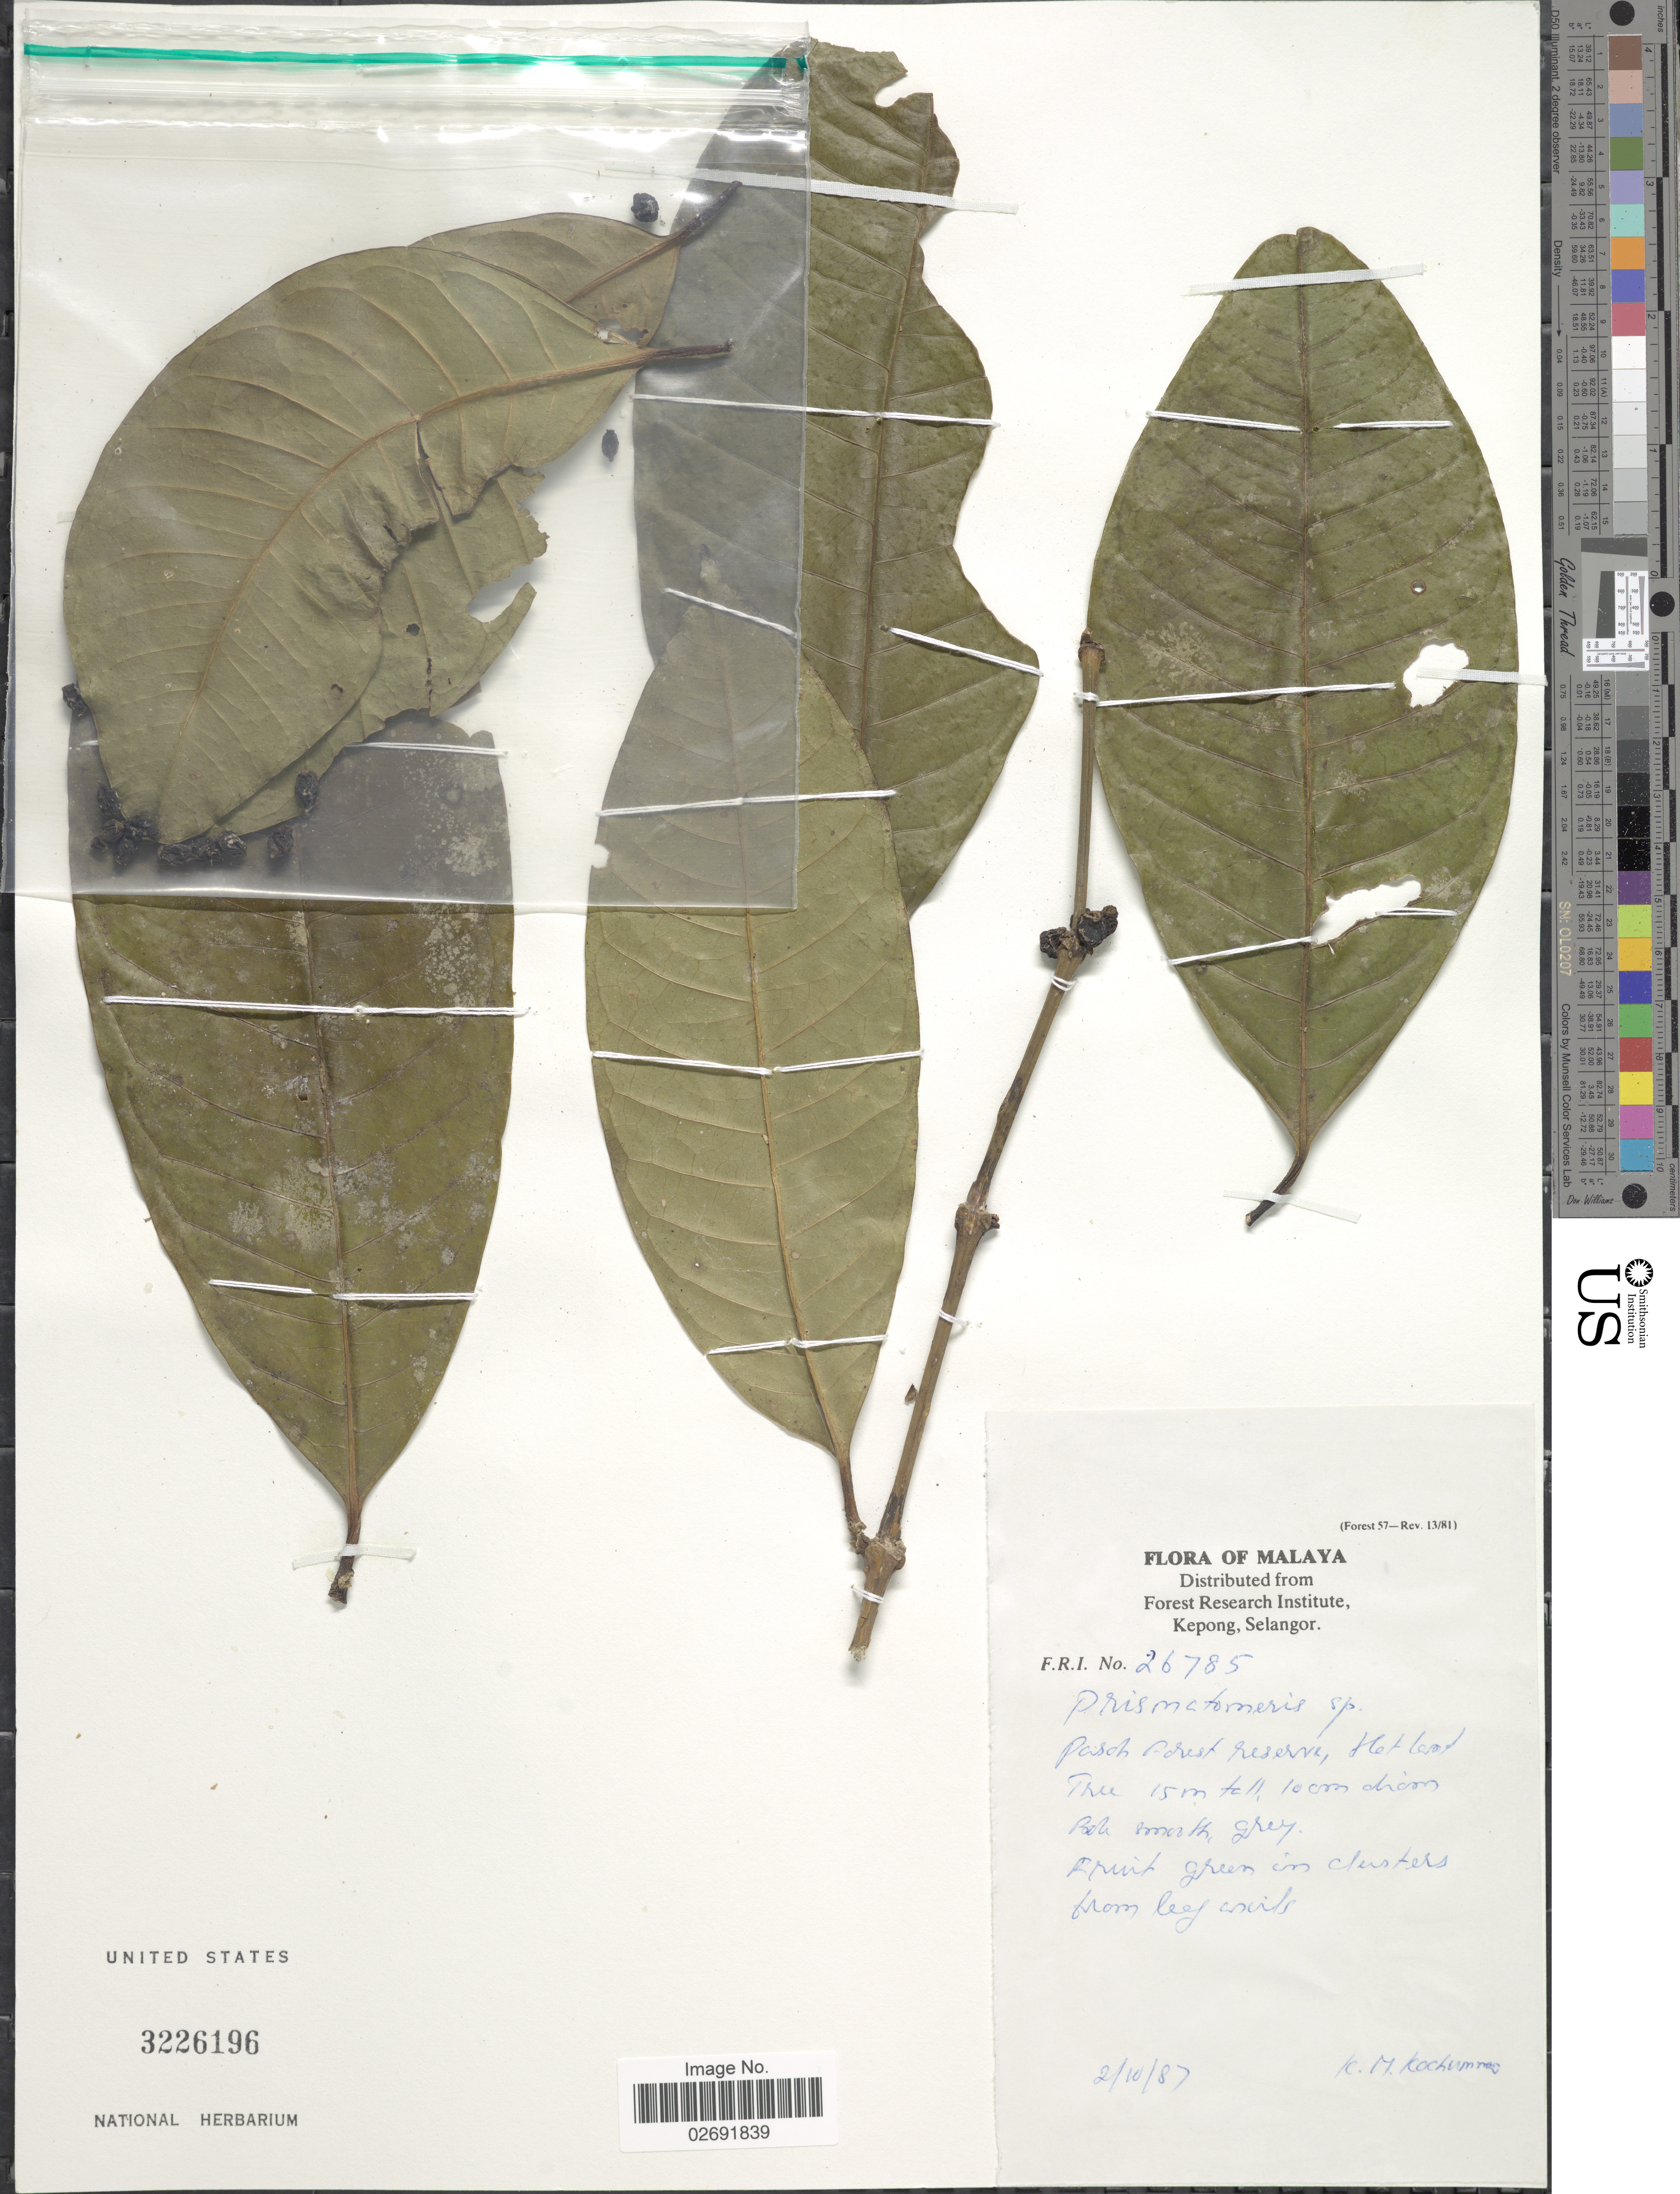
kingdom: Plantae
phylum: Tracheophyta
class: Magnoliopsida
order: Gentianales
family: Rubiaceae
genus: Prismatomeris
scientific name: Prismatomeris sp.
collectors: K. Kochummen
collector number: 26785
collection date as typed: Transcribed d/m/y: 2/10/87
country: Malaysia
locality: Malaya, Pasoh Forest reserve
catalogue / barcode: US 3226196